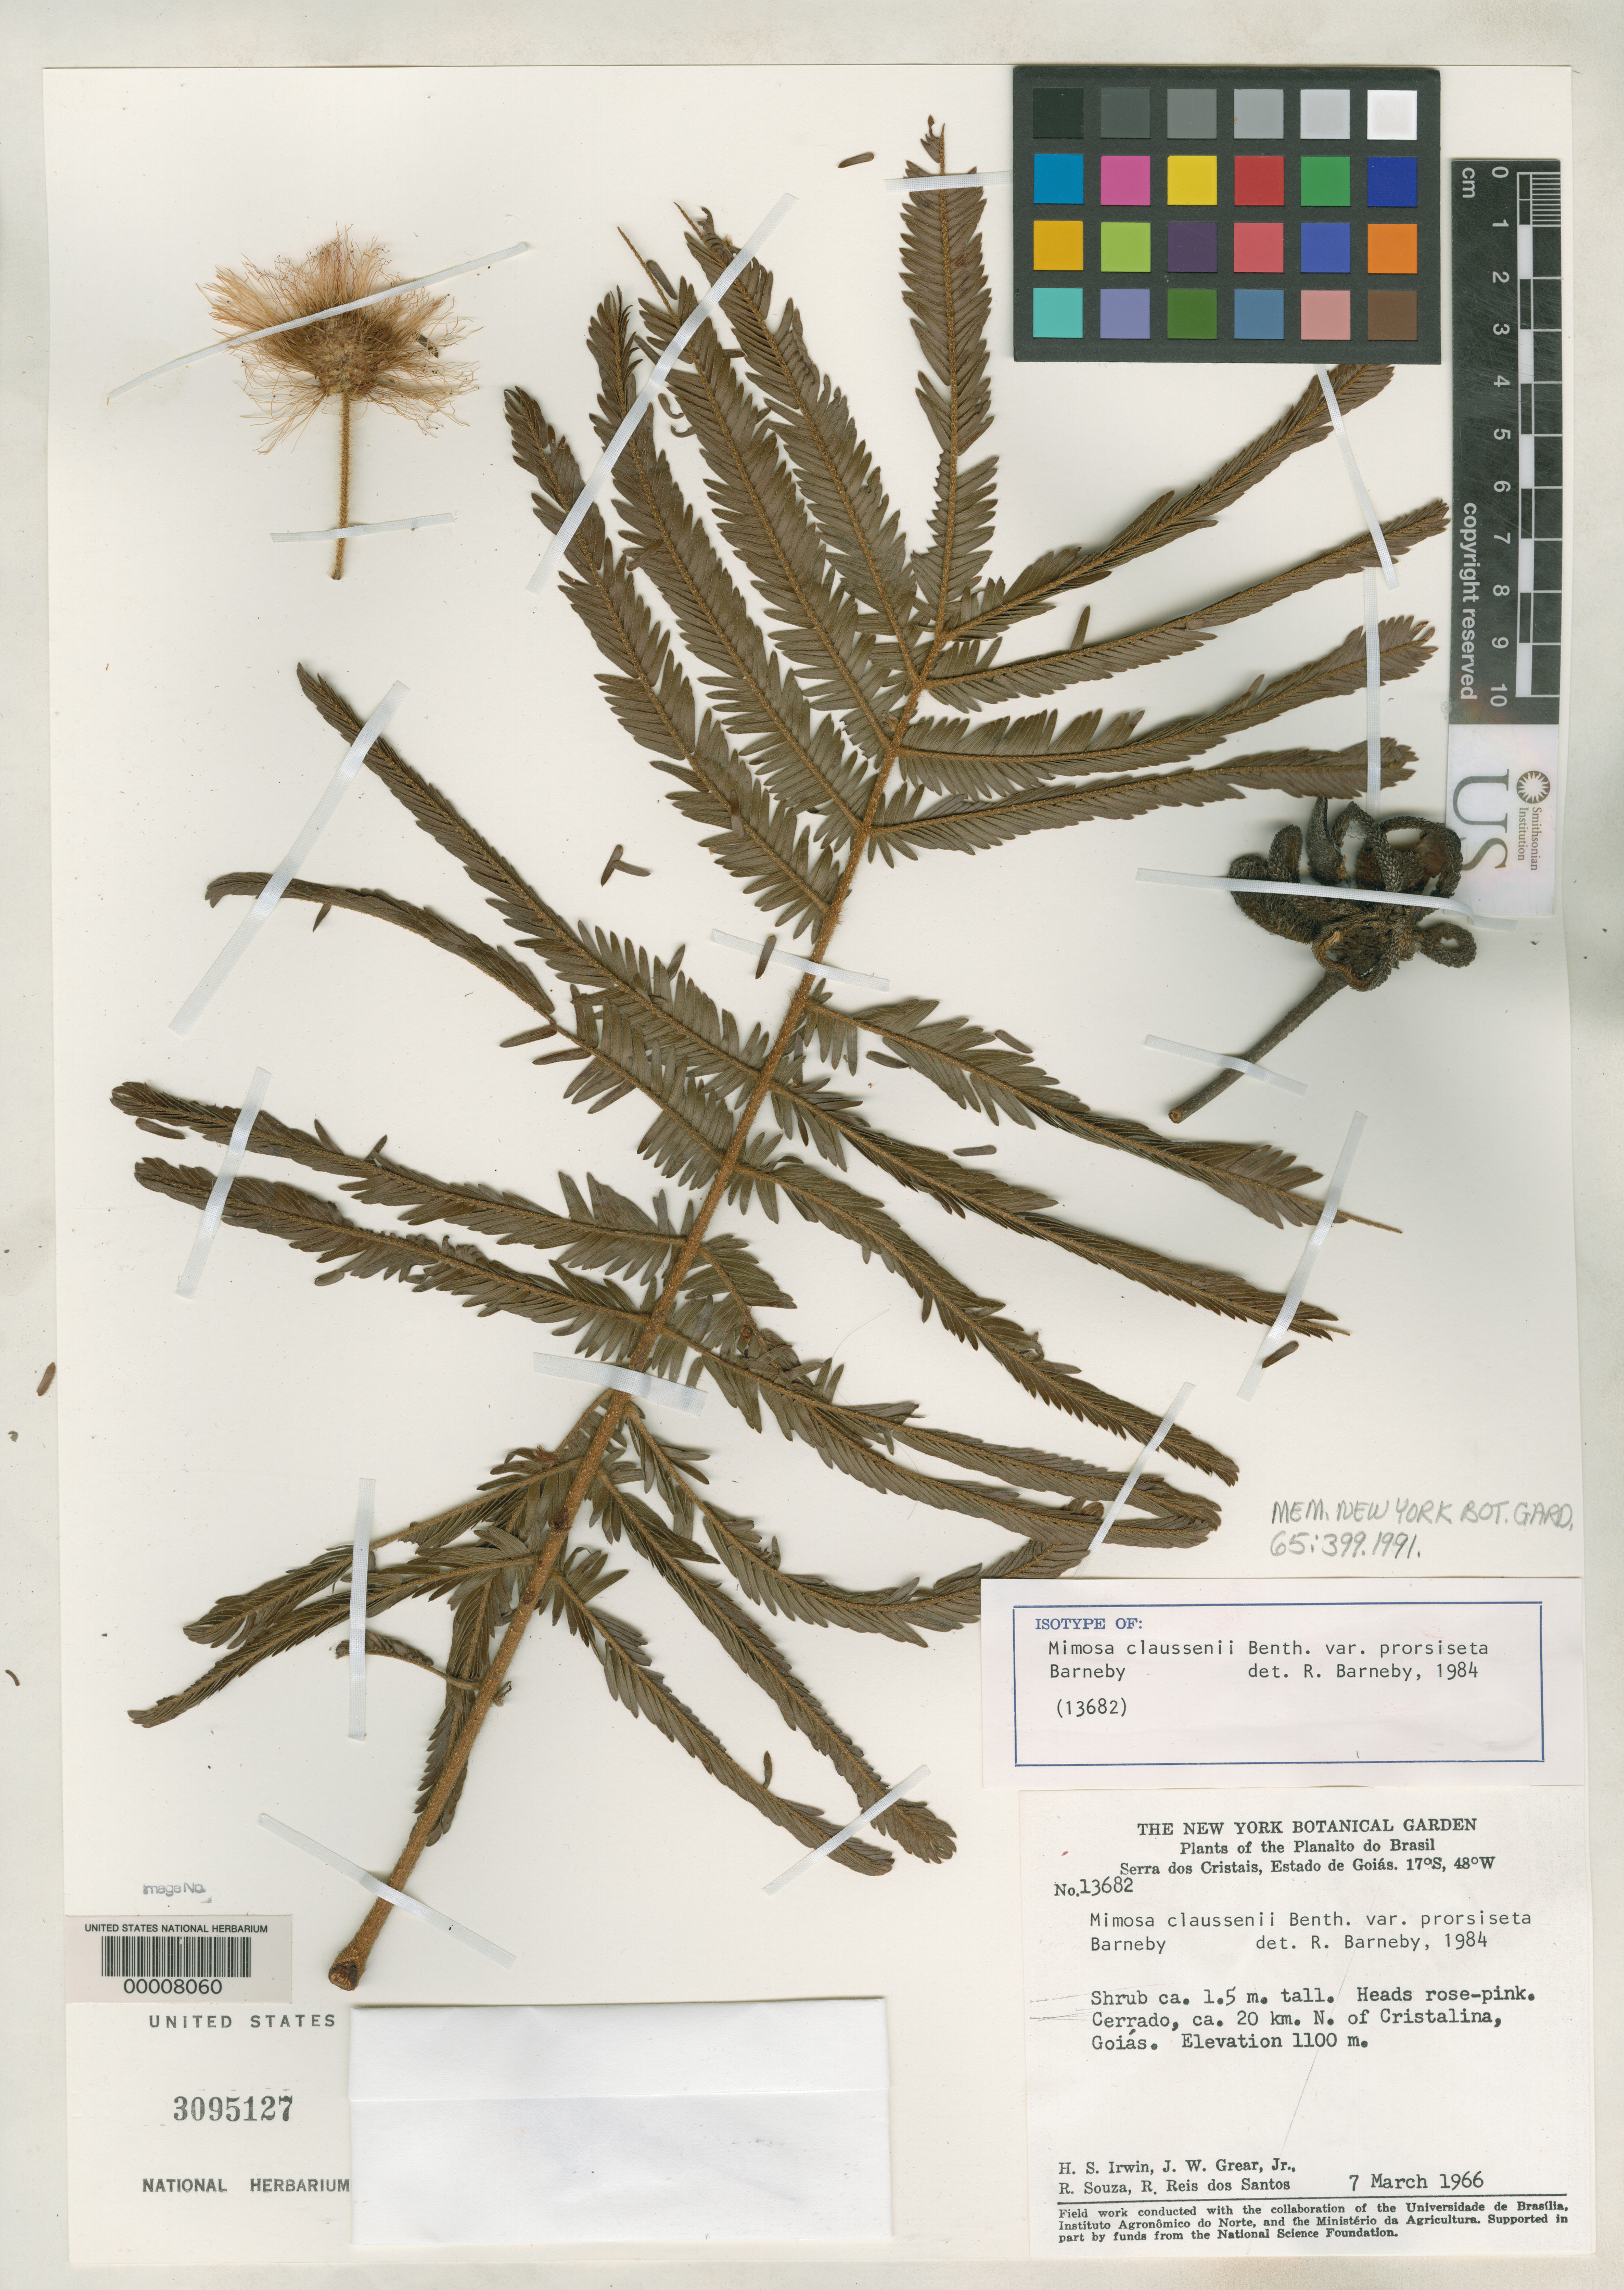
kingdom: Plantae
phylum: Tracheophyta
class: Magnoliopsida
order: Fabales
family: Fabaceae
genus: Mimosa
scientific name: Mimosa claussenii var. prorsiseta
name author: Barneby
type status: Isotype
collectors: H. Irwin, J. W. Grear, R. Souza & R. G. P. Santos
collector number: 13682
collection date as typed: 07 Mar 1966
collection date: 1966-03-07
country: Brazil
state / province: Goiás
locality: Serra dos Cristais, Cerrado, ca. 20 km N of Cristalina.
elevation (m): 1100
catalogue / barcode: US 3095127